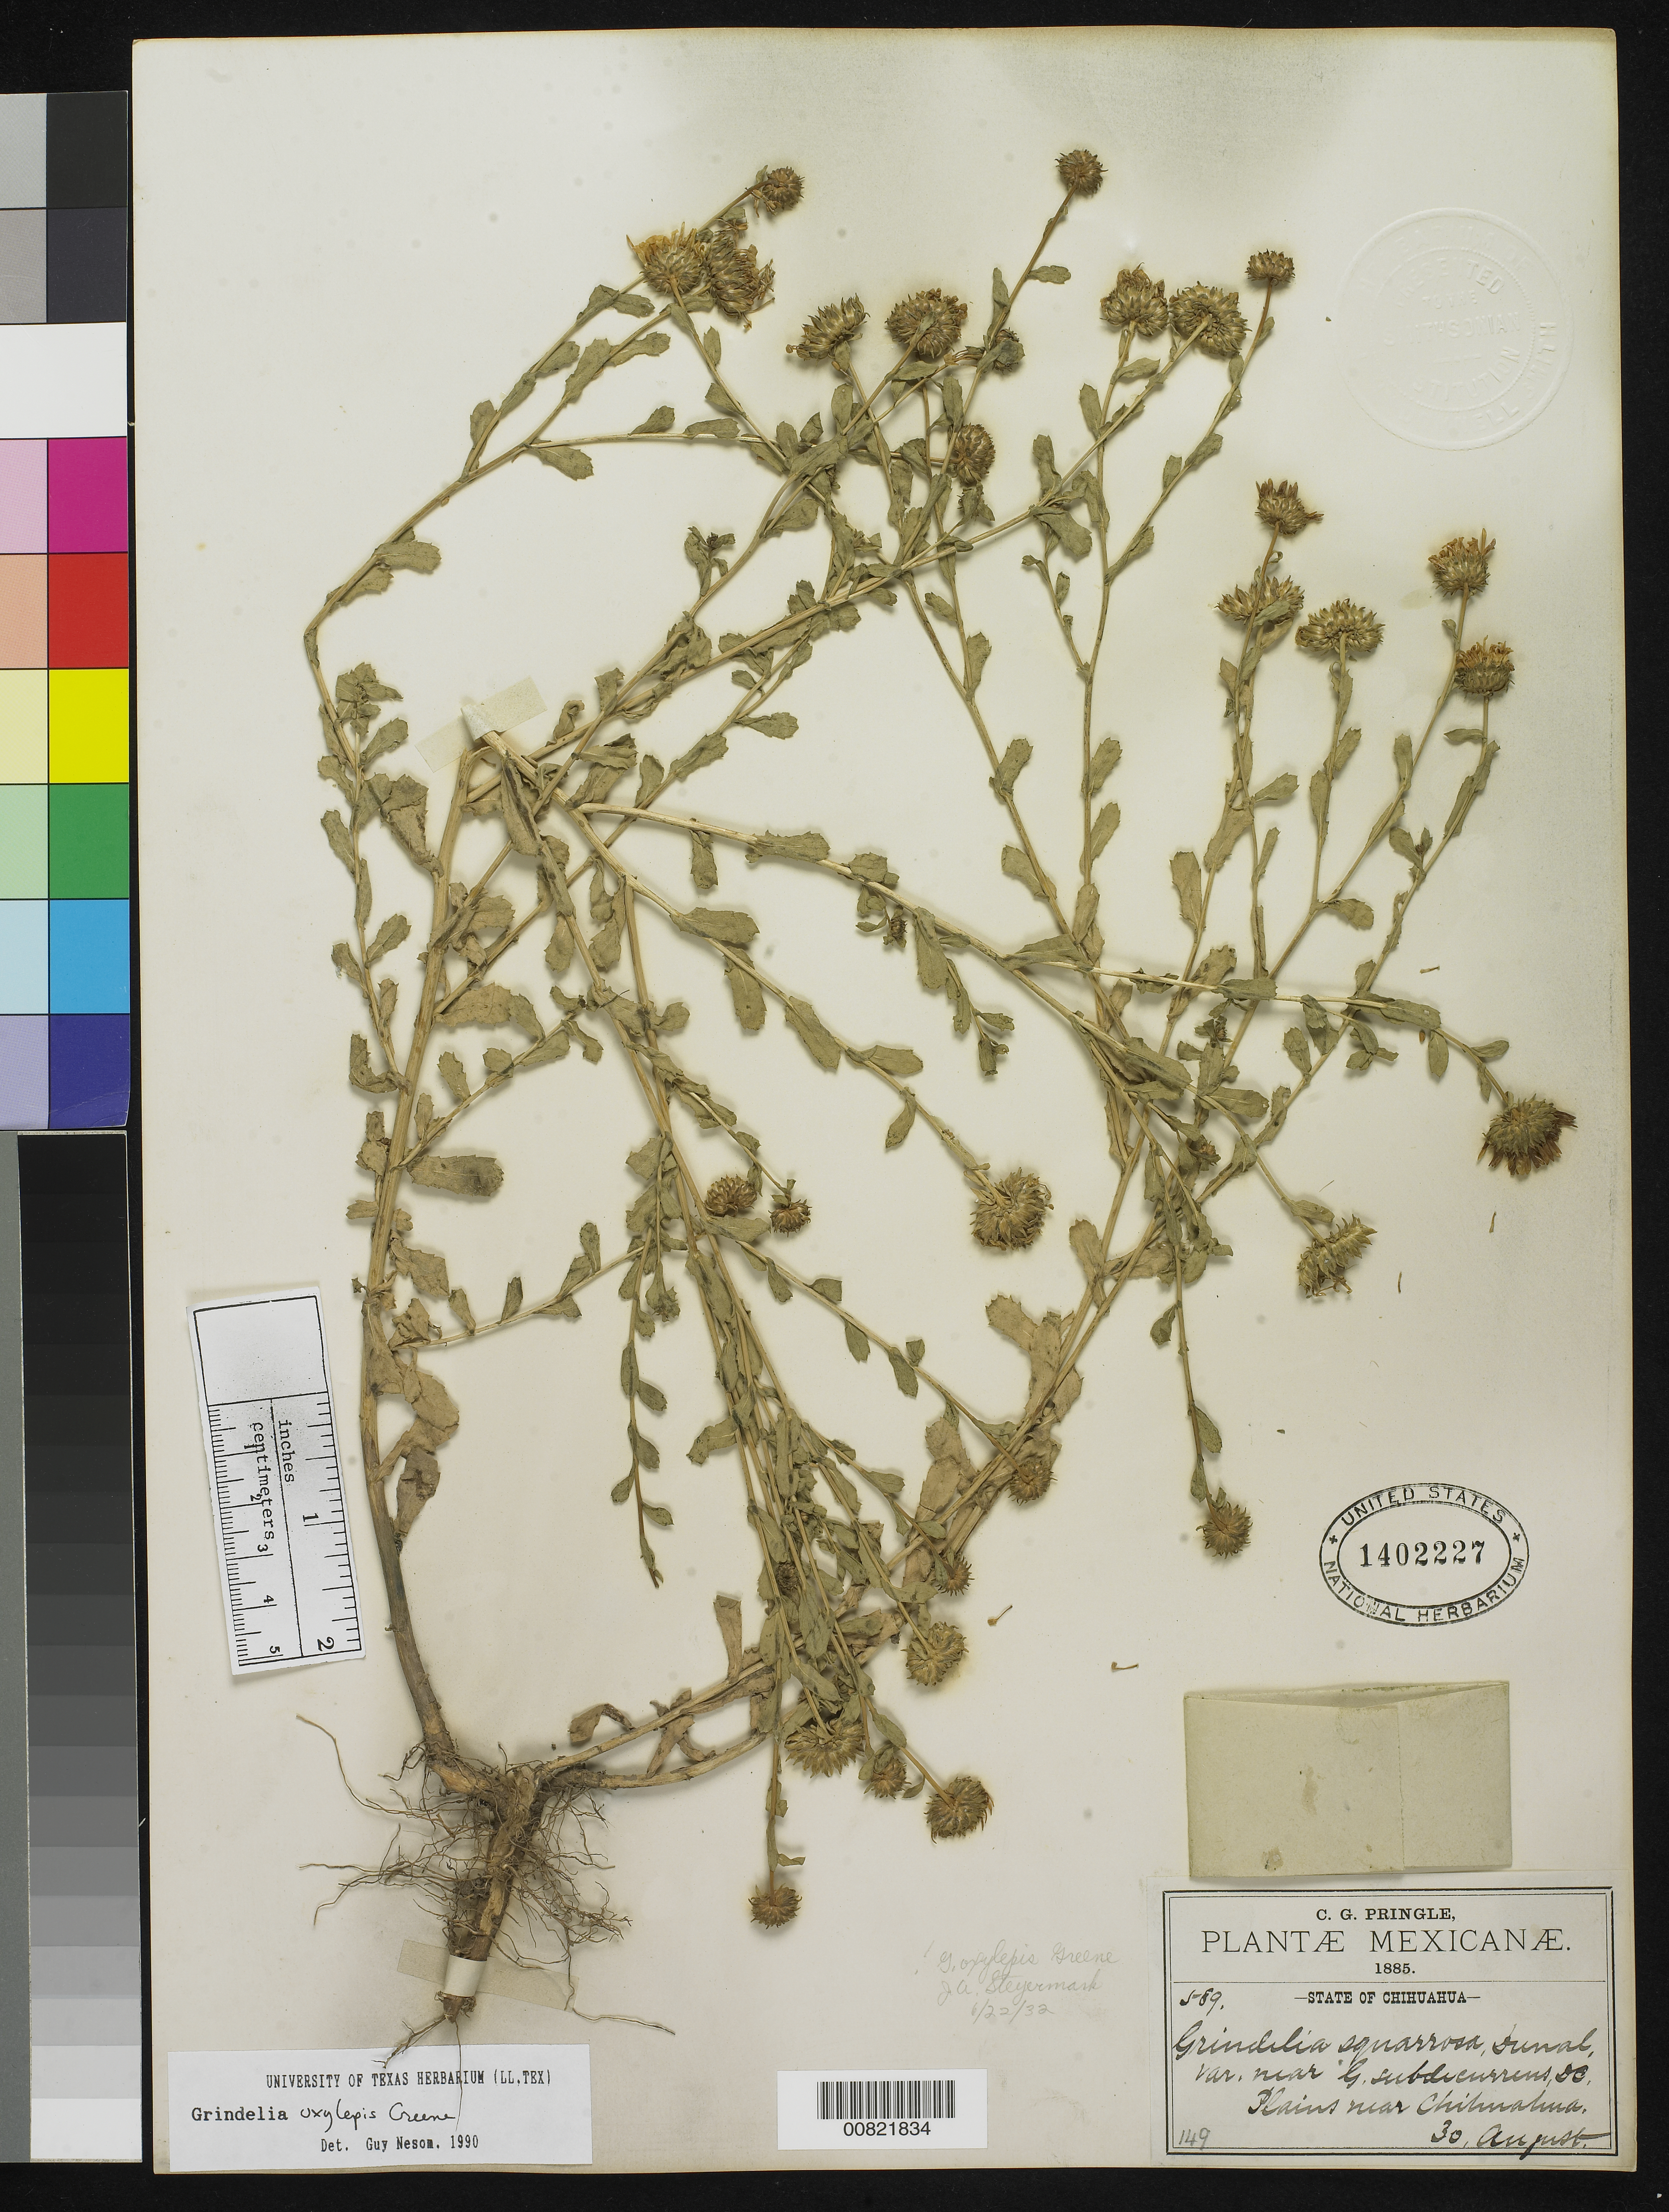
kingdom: Plantae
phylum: Tracheophyta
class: Magnoliopsida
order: Asterales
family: Asteraceae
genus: Grindelia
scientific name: Grindelia oxylepis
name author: Greene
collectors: C. G. Pringle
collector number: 589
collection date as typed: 30 Aug 1885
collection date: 1885-08-30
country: Mexico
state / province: Chihuahua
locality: Plains near Chihuahua.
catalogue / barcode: US 1402227